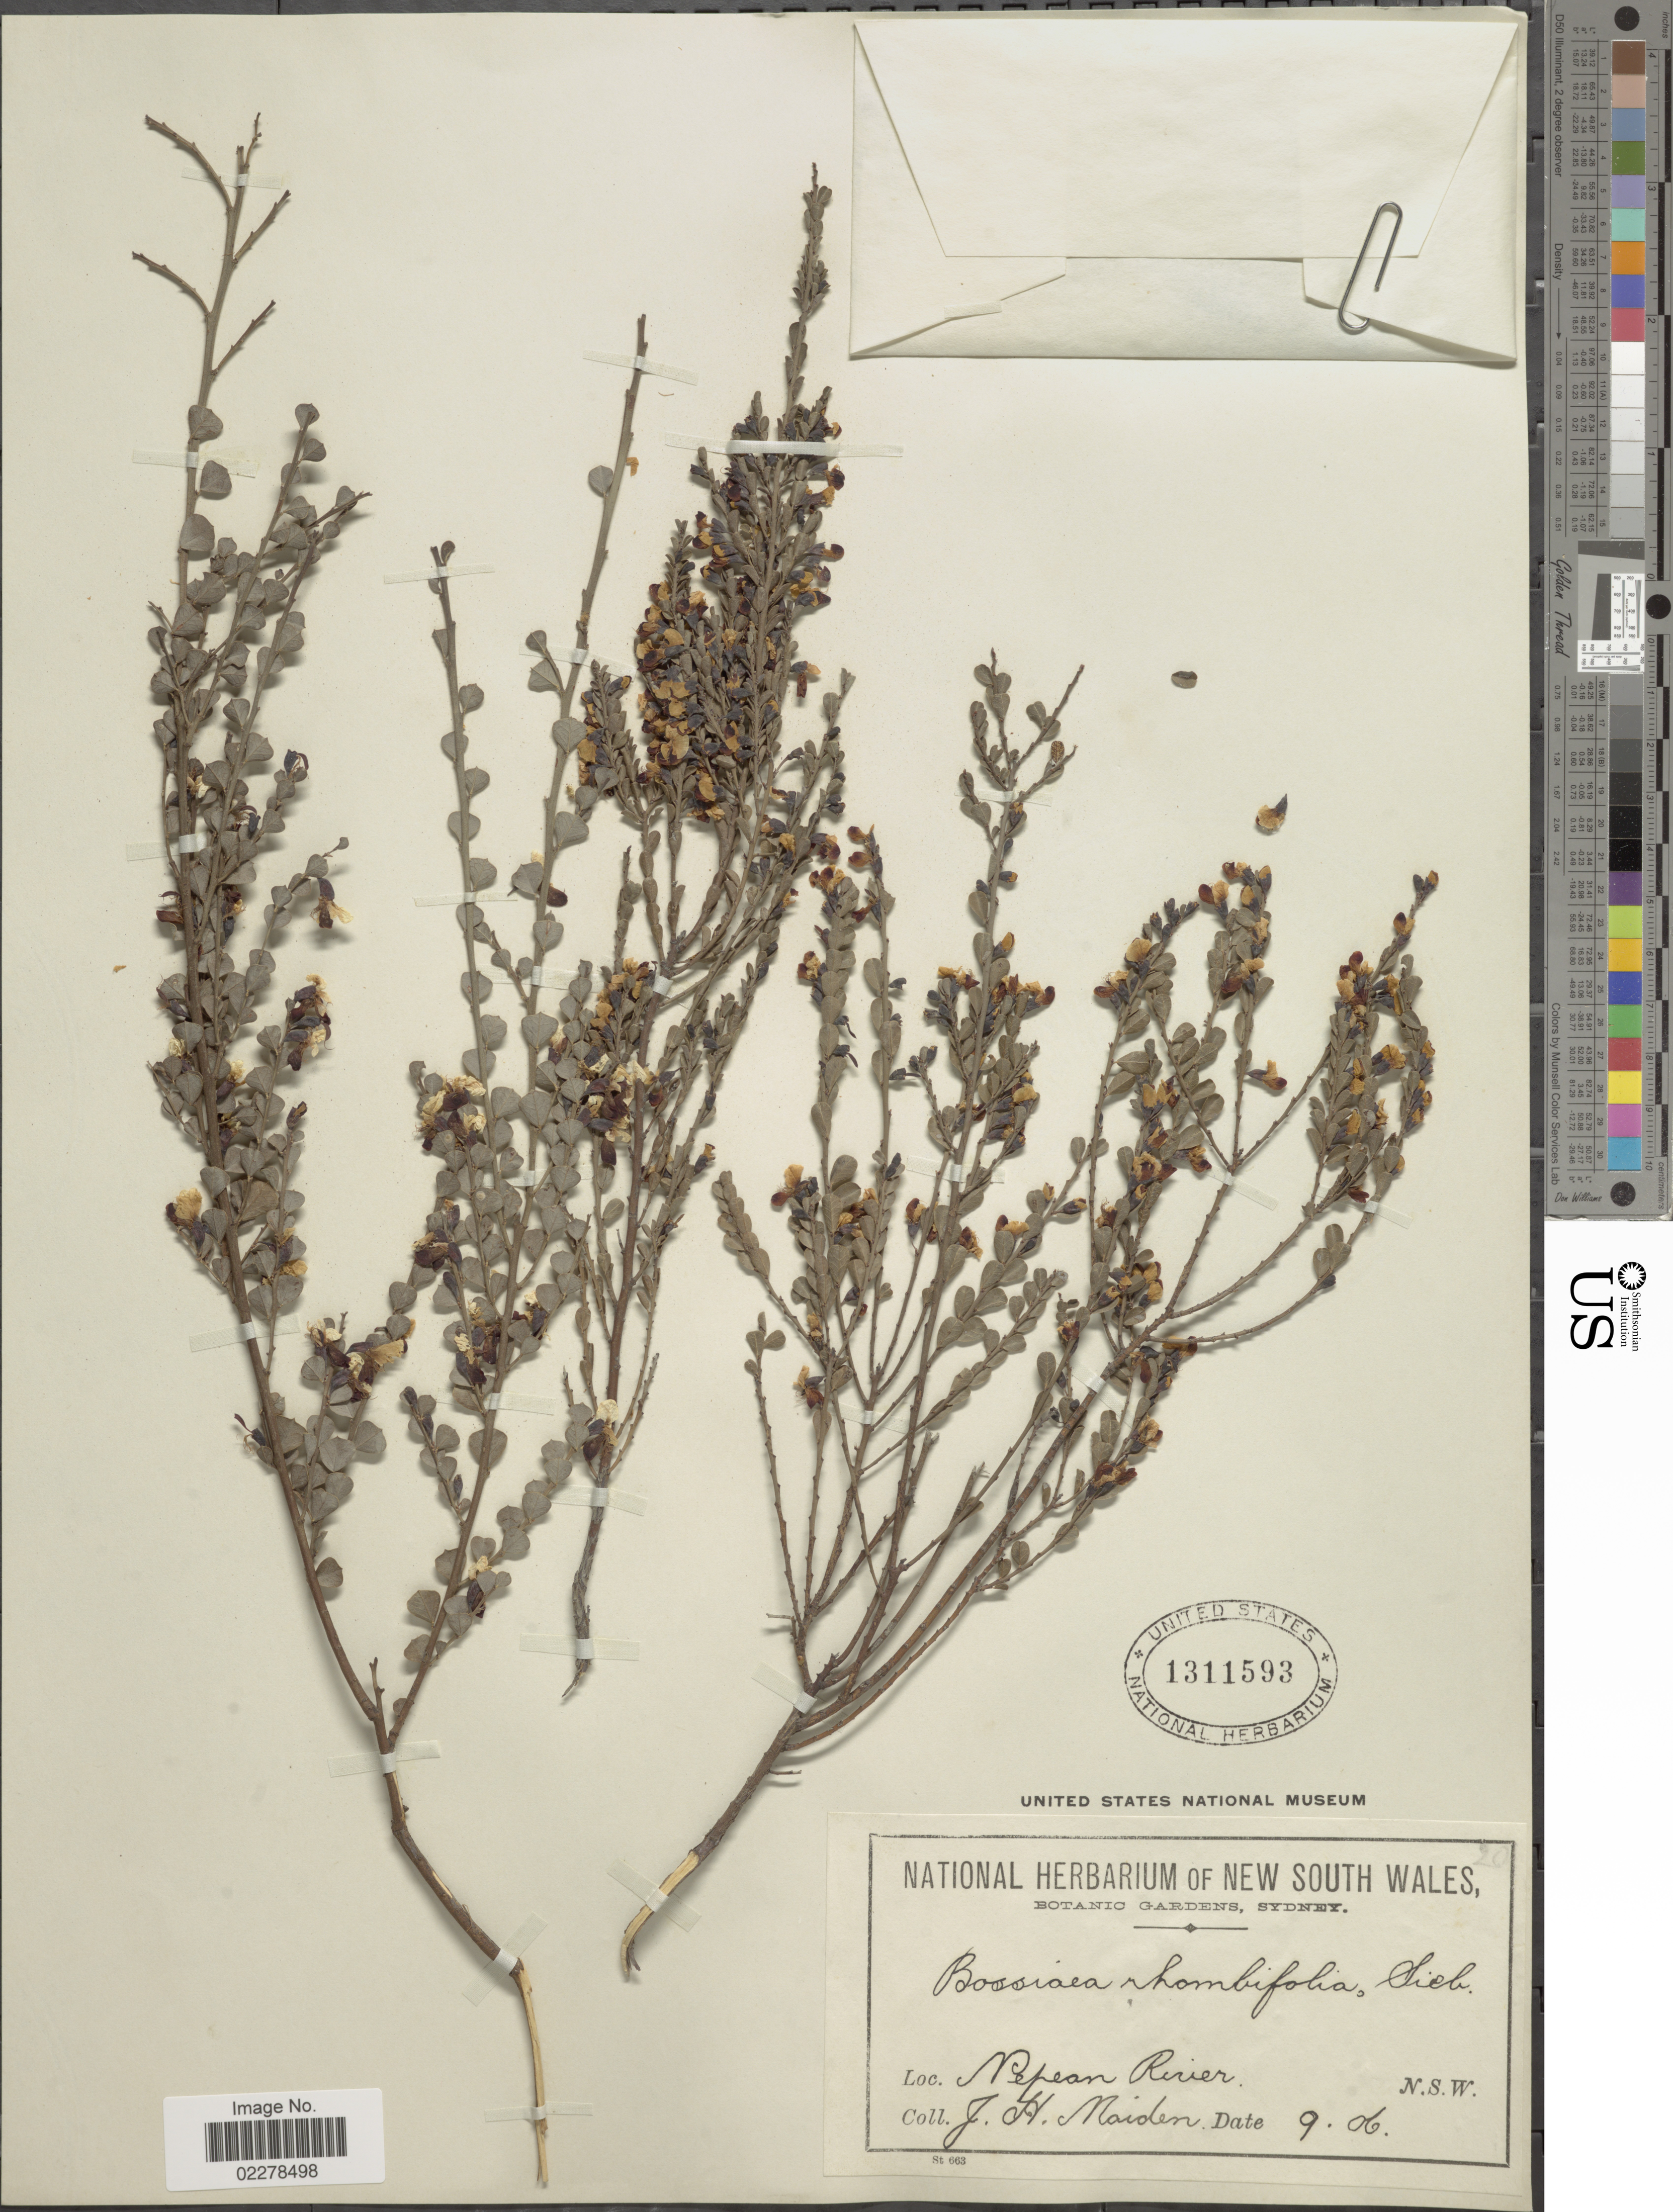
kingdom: Plantae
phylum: Tracheophyta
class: Magnoliopsida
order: Fabales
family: Fabaceae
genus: Bossiaea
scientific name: Bossiaea rhombifolia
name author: Sieber ex DC.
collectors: J. Maiden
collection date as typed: Transcribed d/m/y: /9/6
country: Australia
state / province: New South Wales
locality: Nepean River, N.S.W.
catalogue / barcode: US 1311593